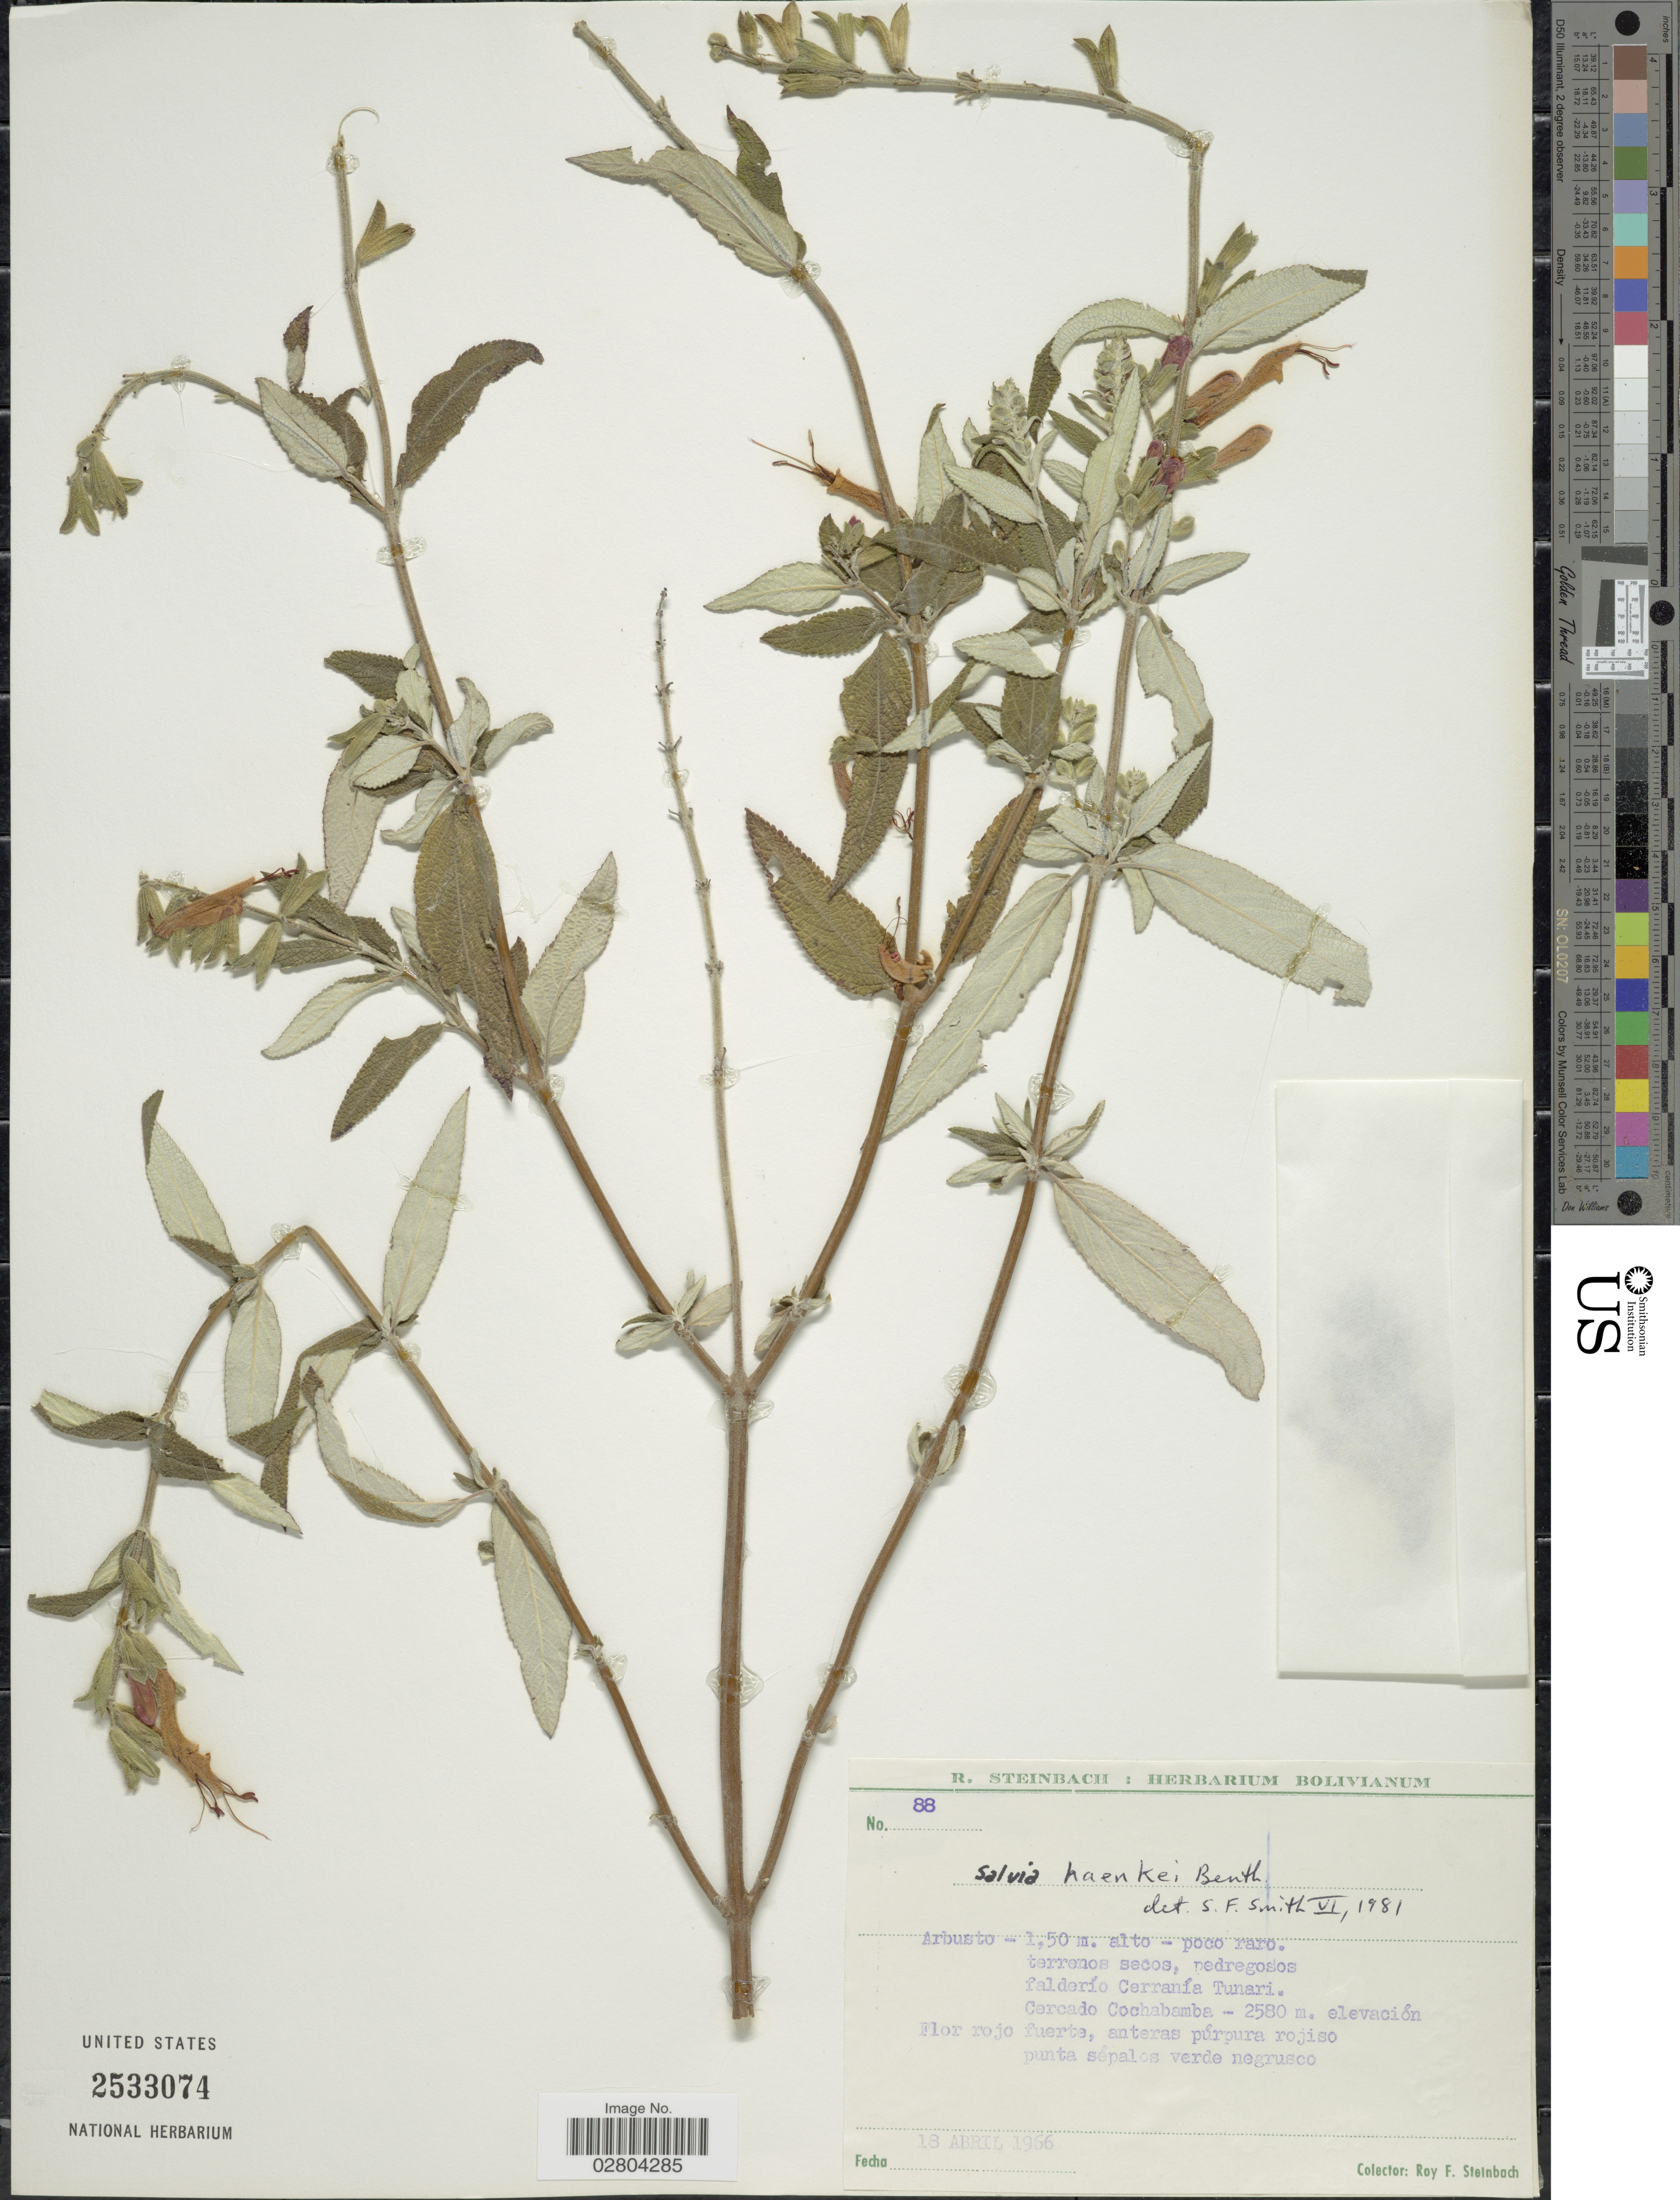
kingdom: Plantae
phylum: Tracheophyta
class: Magnoliopsida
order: Lamiales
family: Lamiaceae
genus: Salvia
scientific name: Salvia haenkei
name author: Benth.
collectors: R. F. Steinbach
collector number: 88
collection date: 1966-04-18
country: Bolivia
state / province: Cochabamba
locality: Terrenos secos, pedregosos falderío Cerranía Turnari. Cercado Cochabamba.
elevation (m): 2580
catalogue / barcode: US 2533074